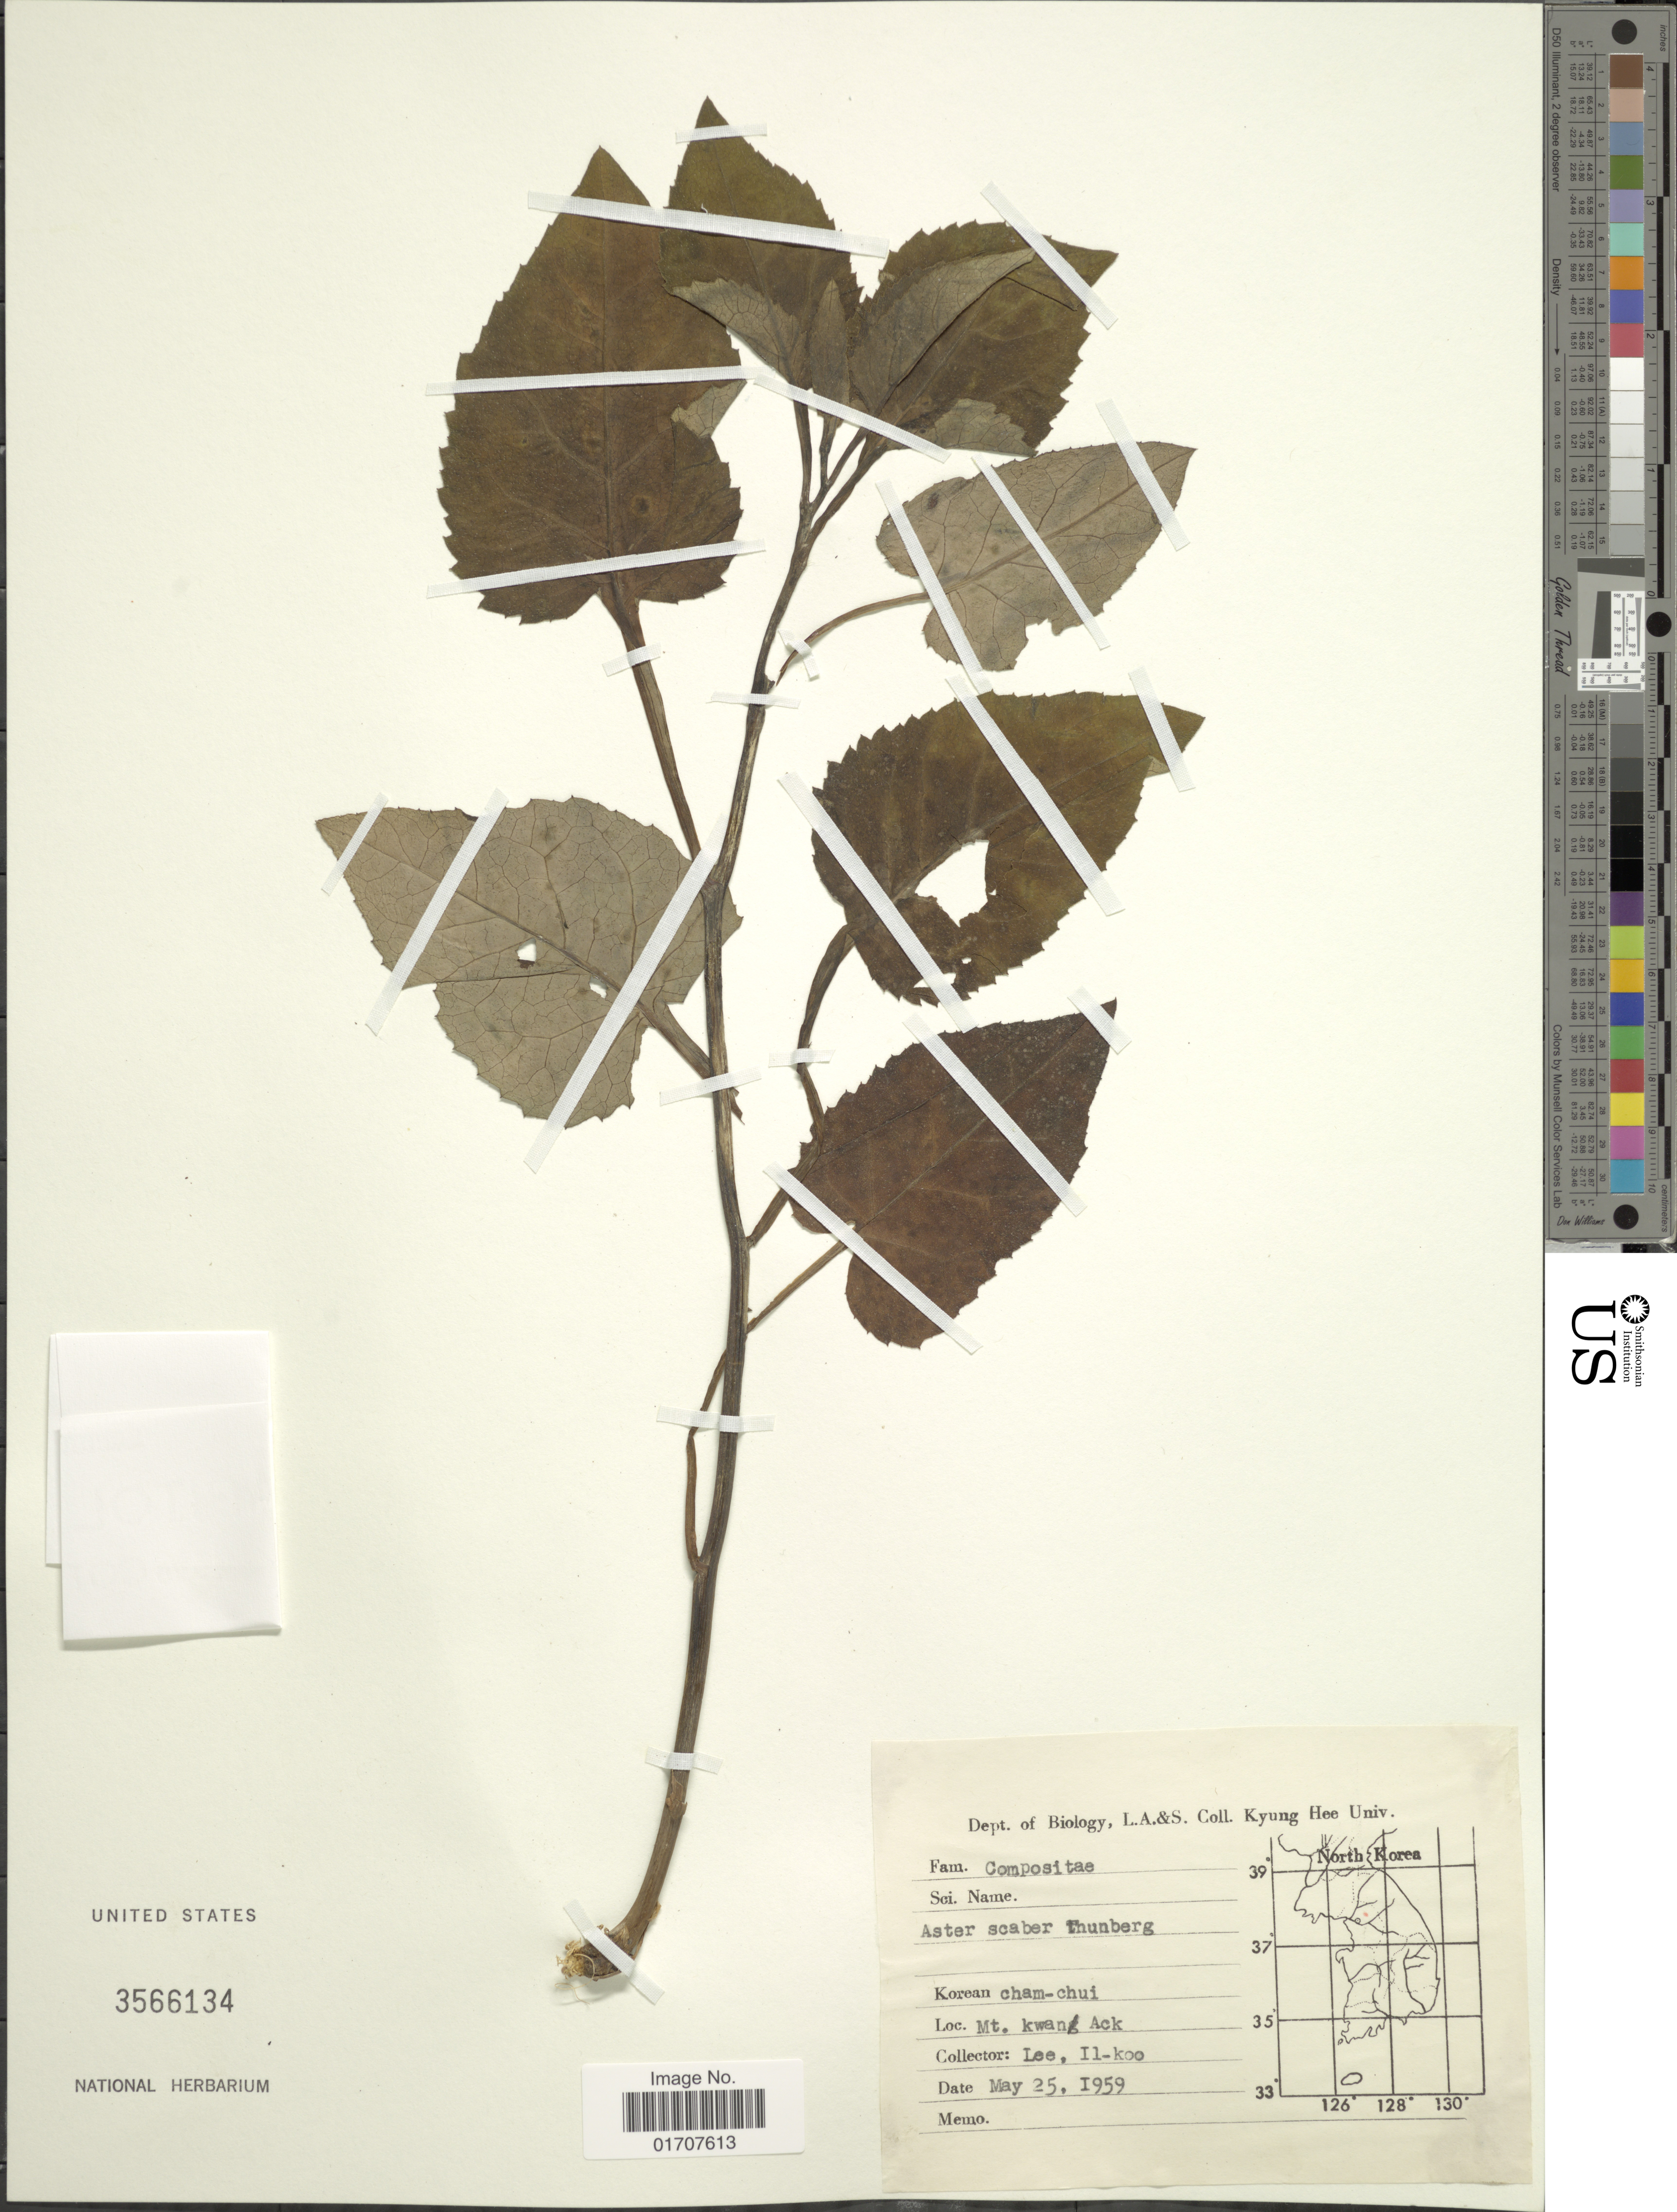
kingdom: Plantae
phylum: Tracheophyta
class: Magnoliopsida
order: Asterales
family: Asteraceae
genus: Doellingeria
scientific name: Doellingeria scaber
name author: (Thunb.) Nees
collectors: I. Lee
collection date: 1959-05-25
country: South Korea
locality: Mt. Kwan Ack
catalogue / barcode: US 3566134